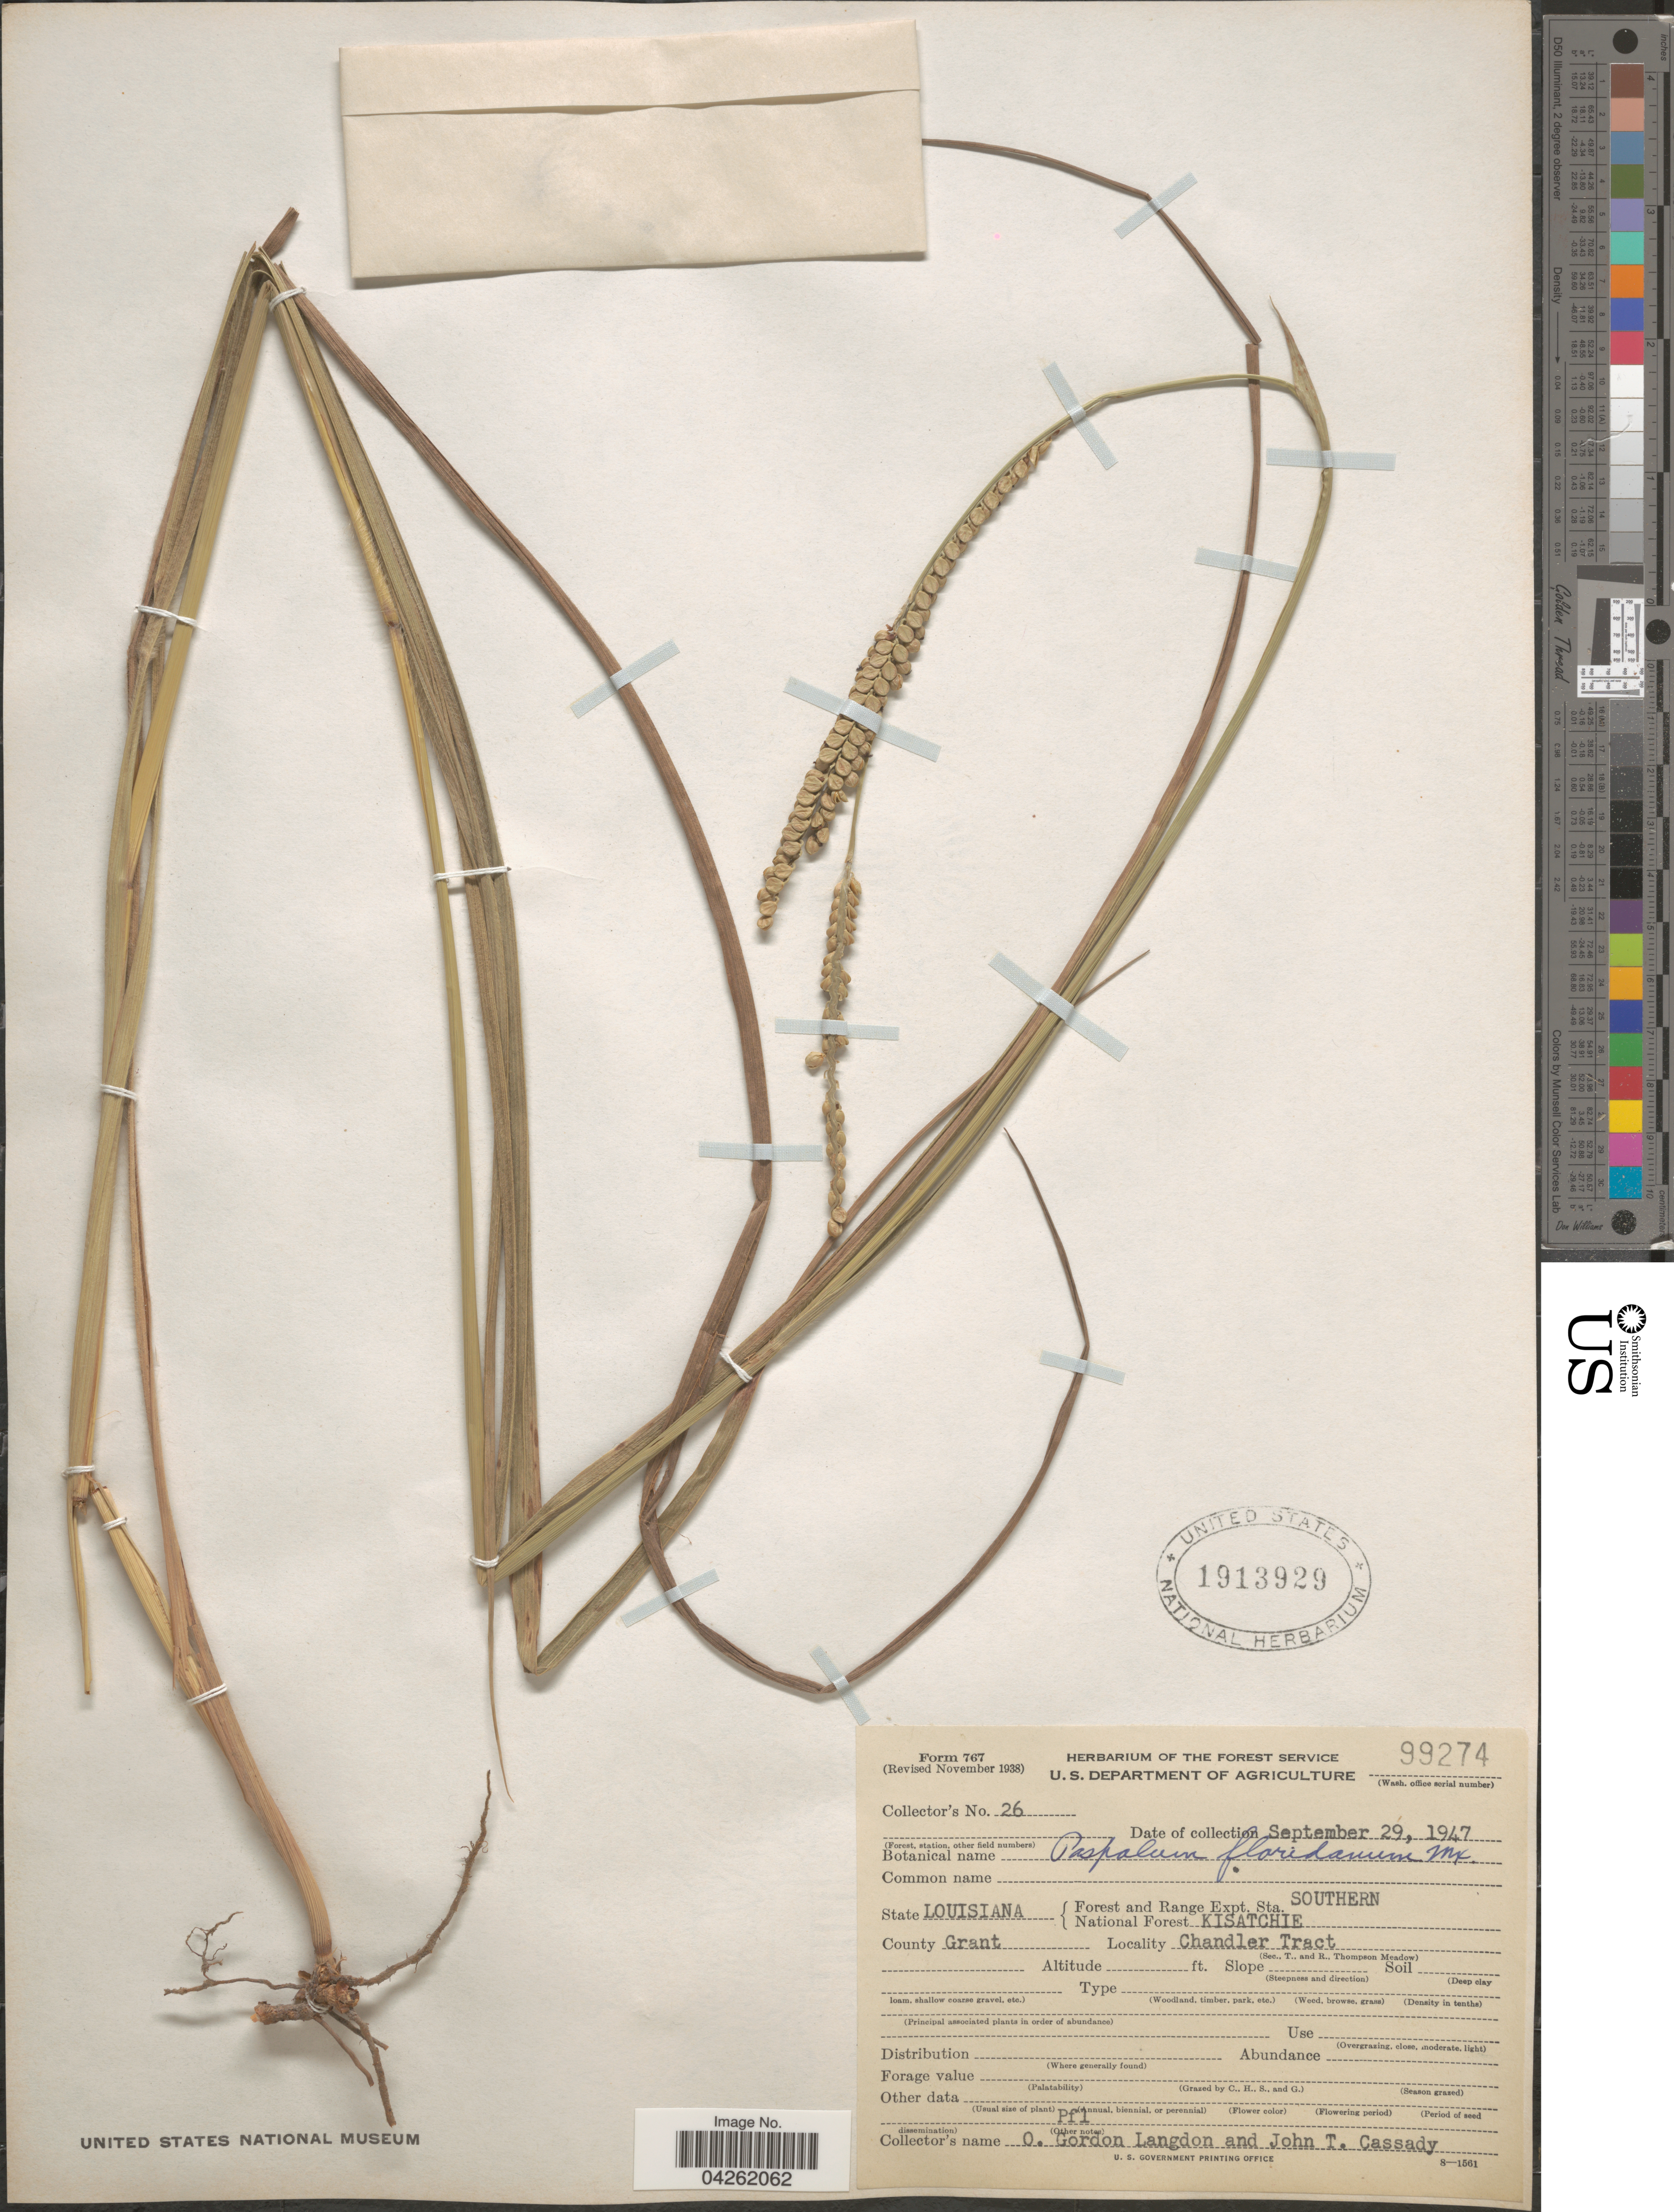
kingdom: Plantae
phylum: Tracheophyta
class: Liliopsida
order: Poales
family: Poaceae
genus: Paspalum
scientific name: Paspalum floridanum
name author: Michx.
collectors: O. Langdon & J. Cassady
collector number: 26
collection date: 1947-09-29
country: United States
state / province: Louisiana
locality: Forest and Range Expt. Sta. Southern National Forest Kisatchie. County Grant. Chandler Tract.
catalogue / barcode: US 1913929